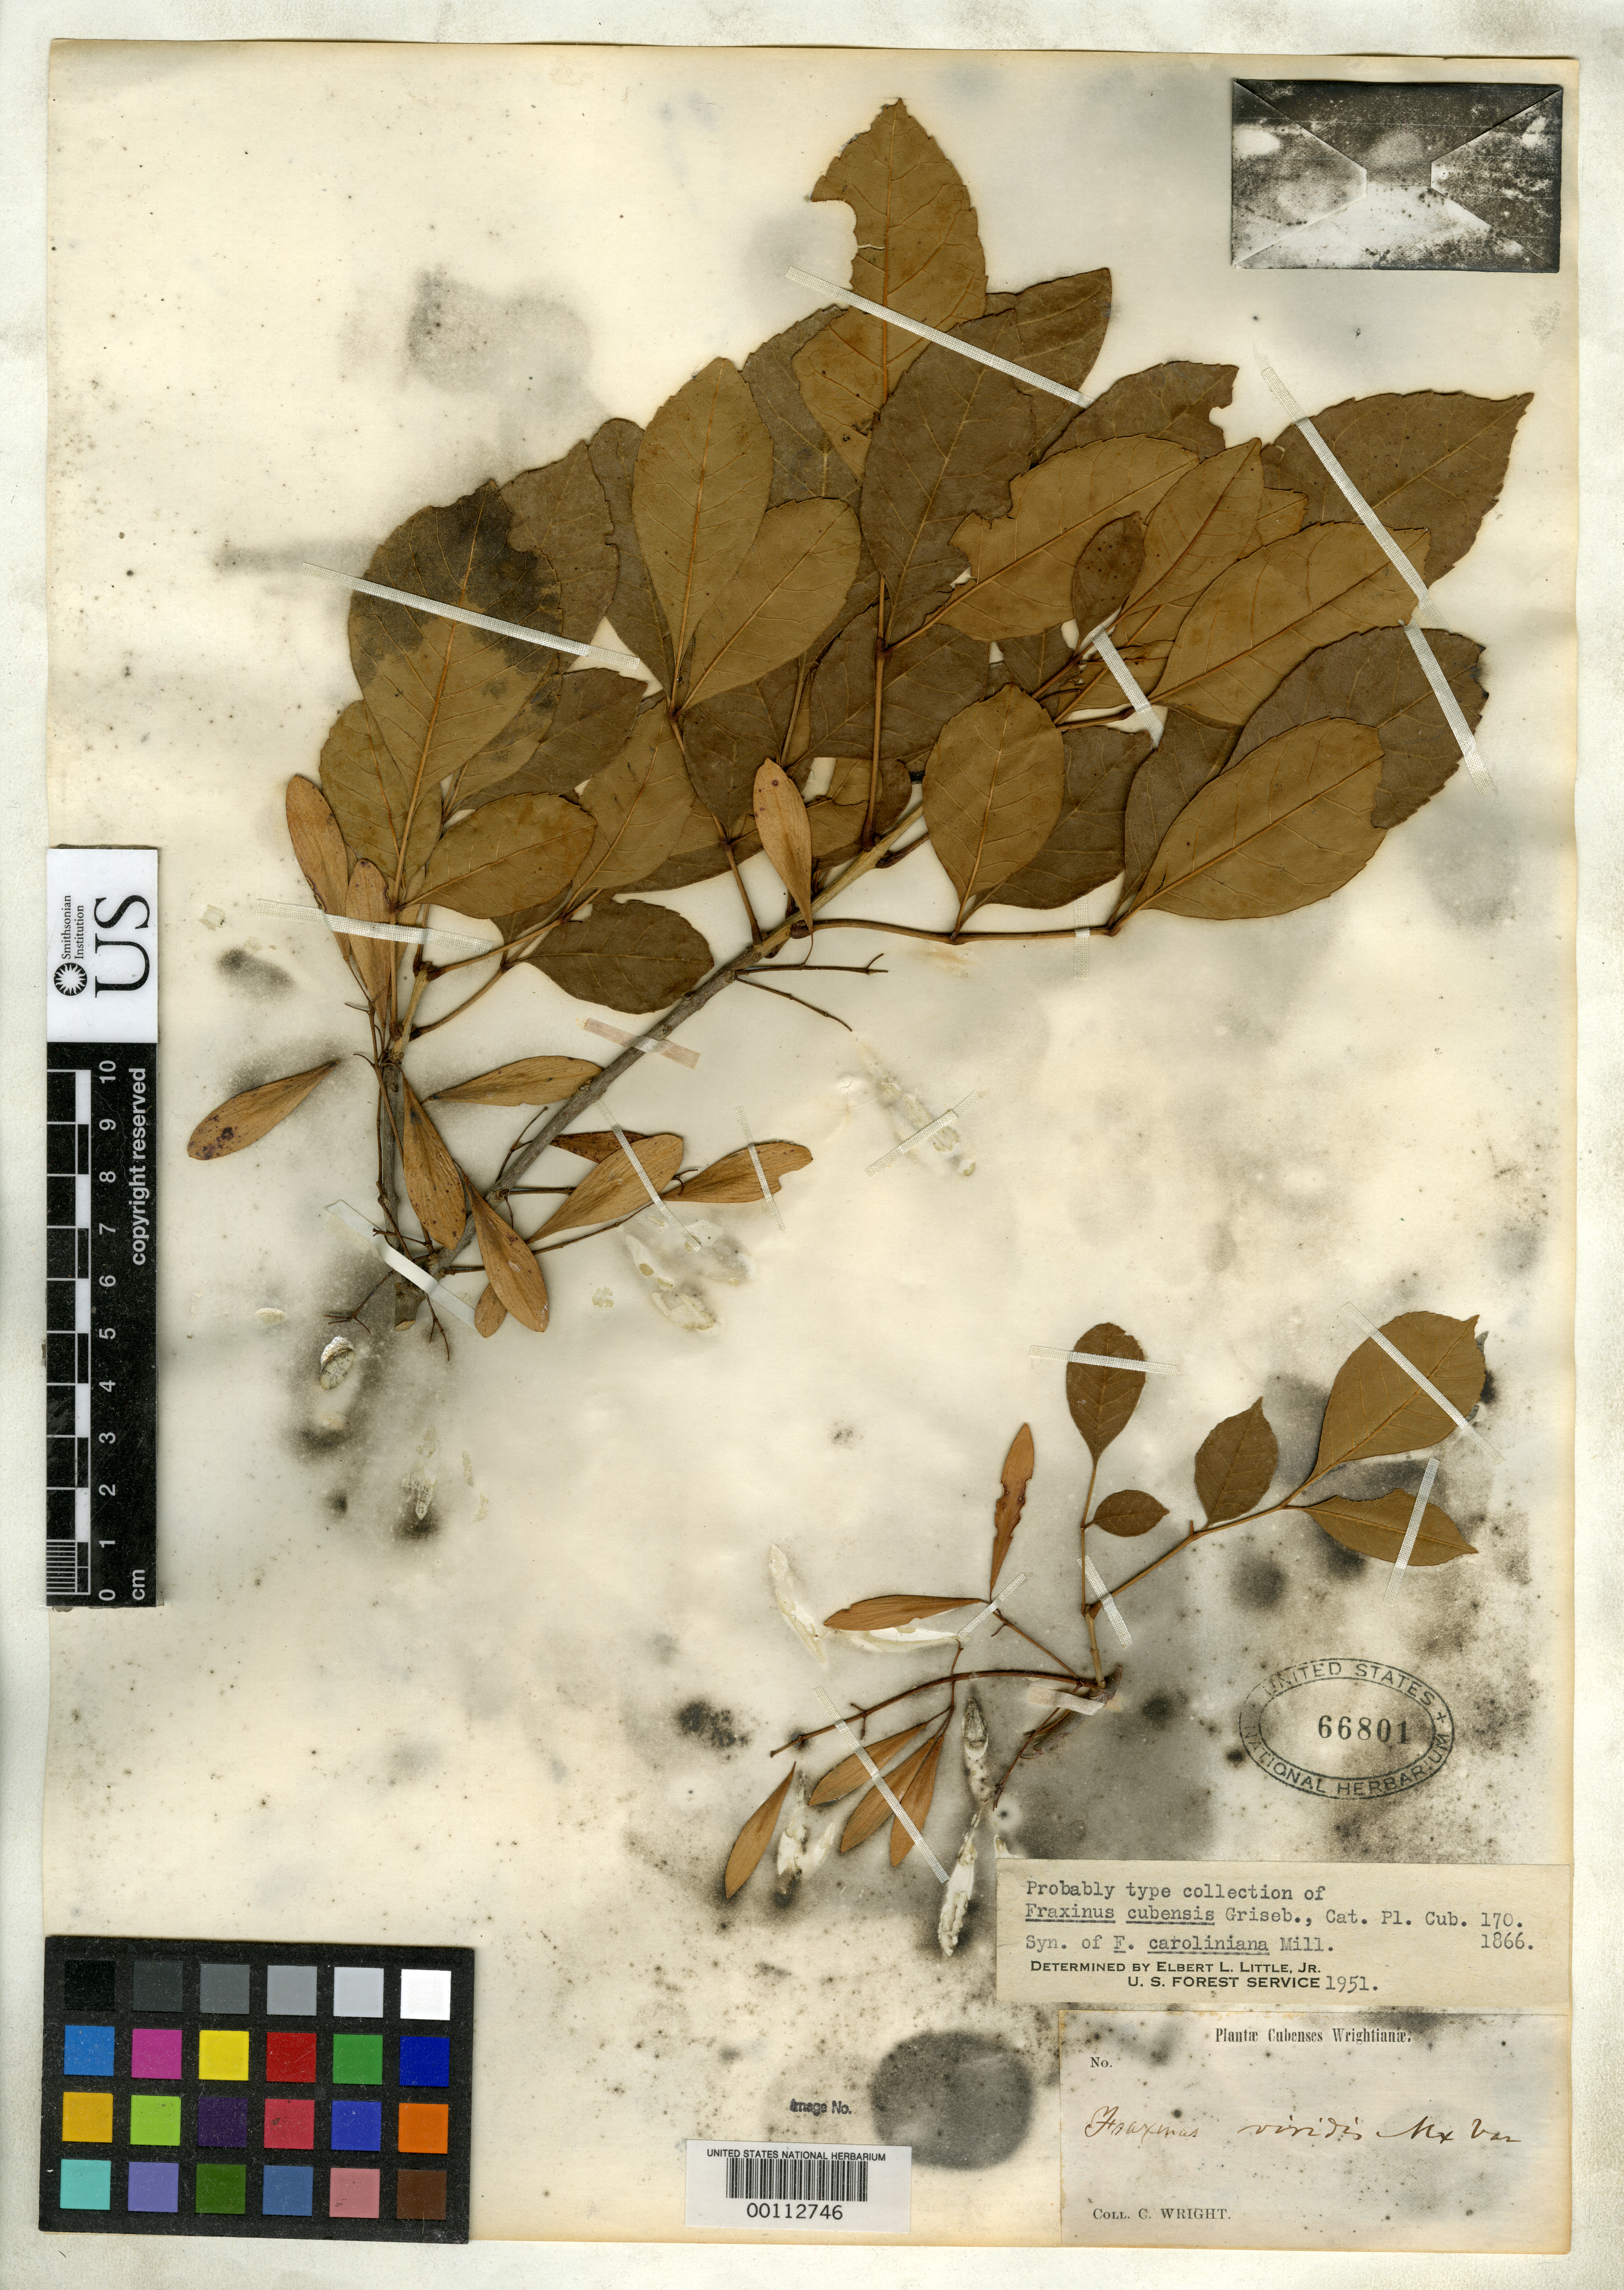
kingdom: Plantae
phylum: Tracheophyta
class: Magnoliopsida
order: Lamiales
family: Oleaceae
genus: Fraxinus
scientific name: Fraxinus cubensis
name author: Griseb.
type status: Possible Isotype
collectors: C. Wright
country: Cuba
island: Greater Antilles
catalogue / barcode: US 66801